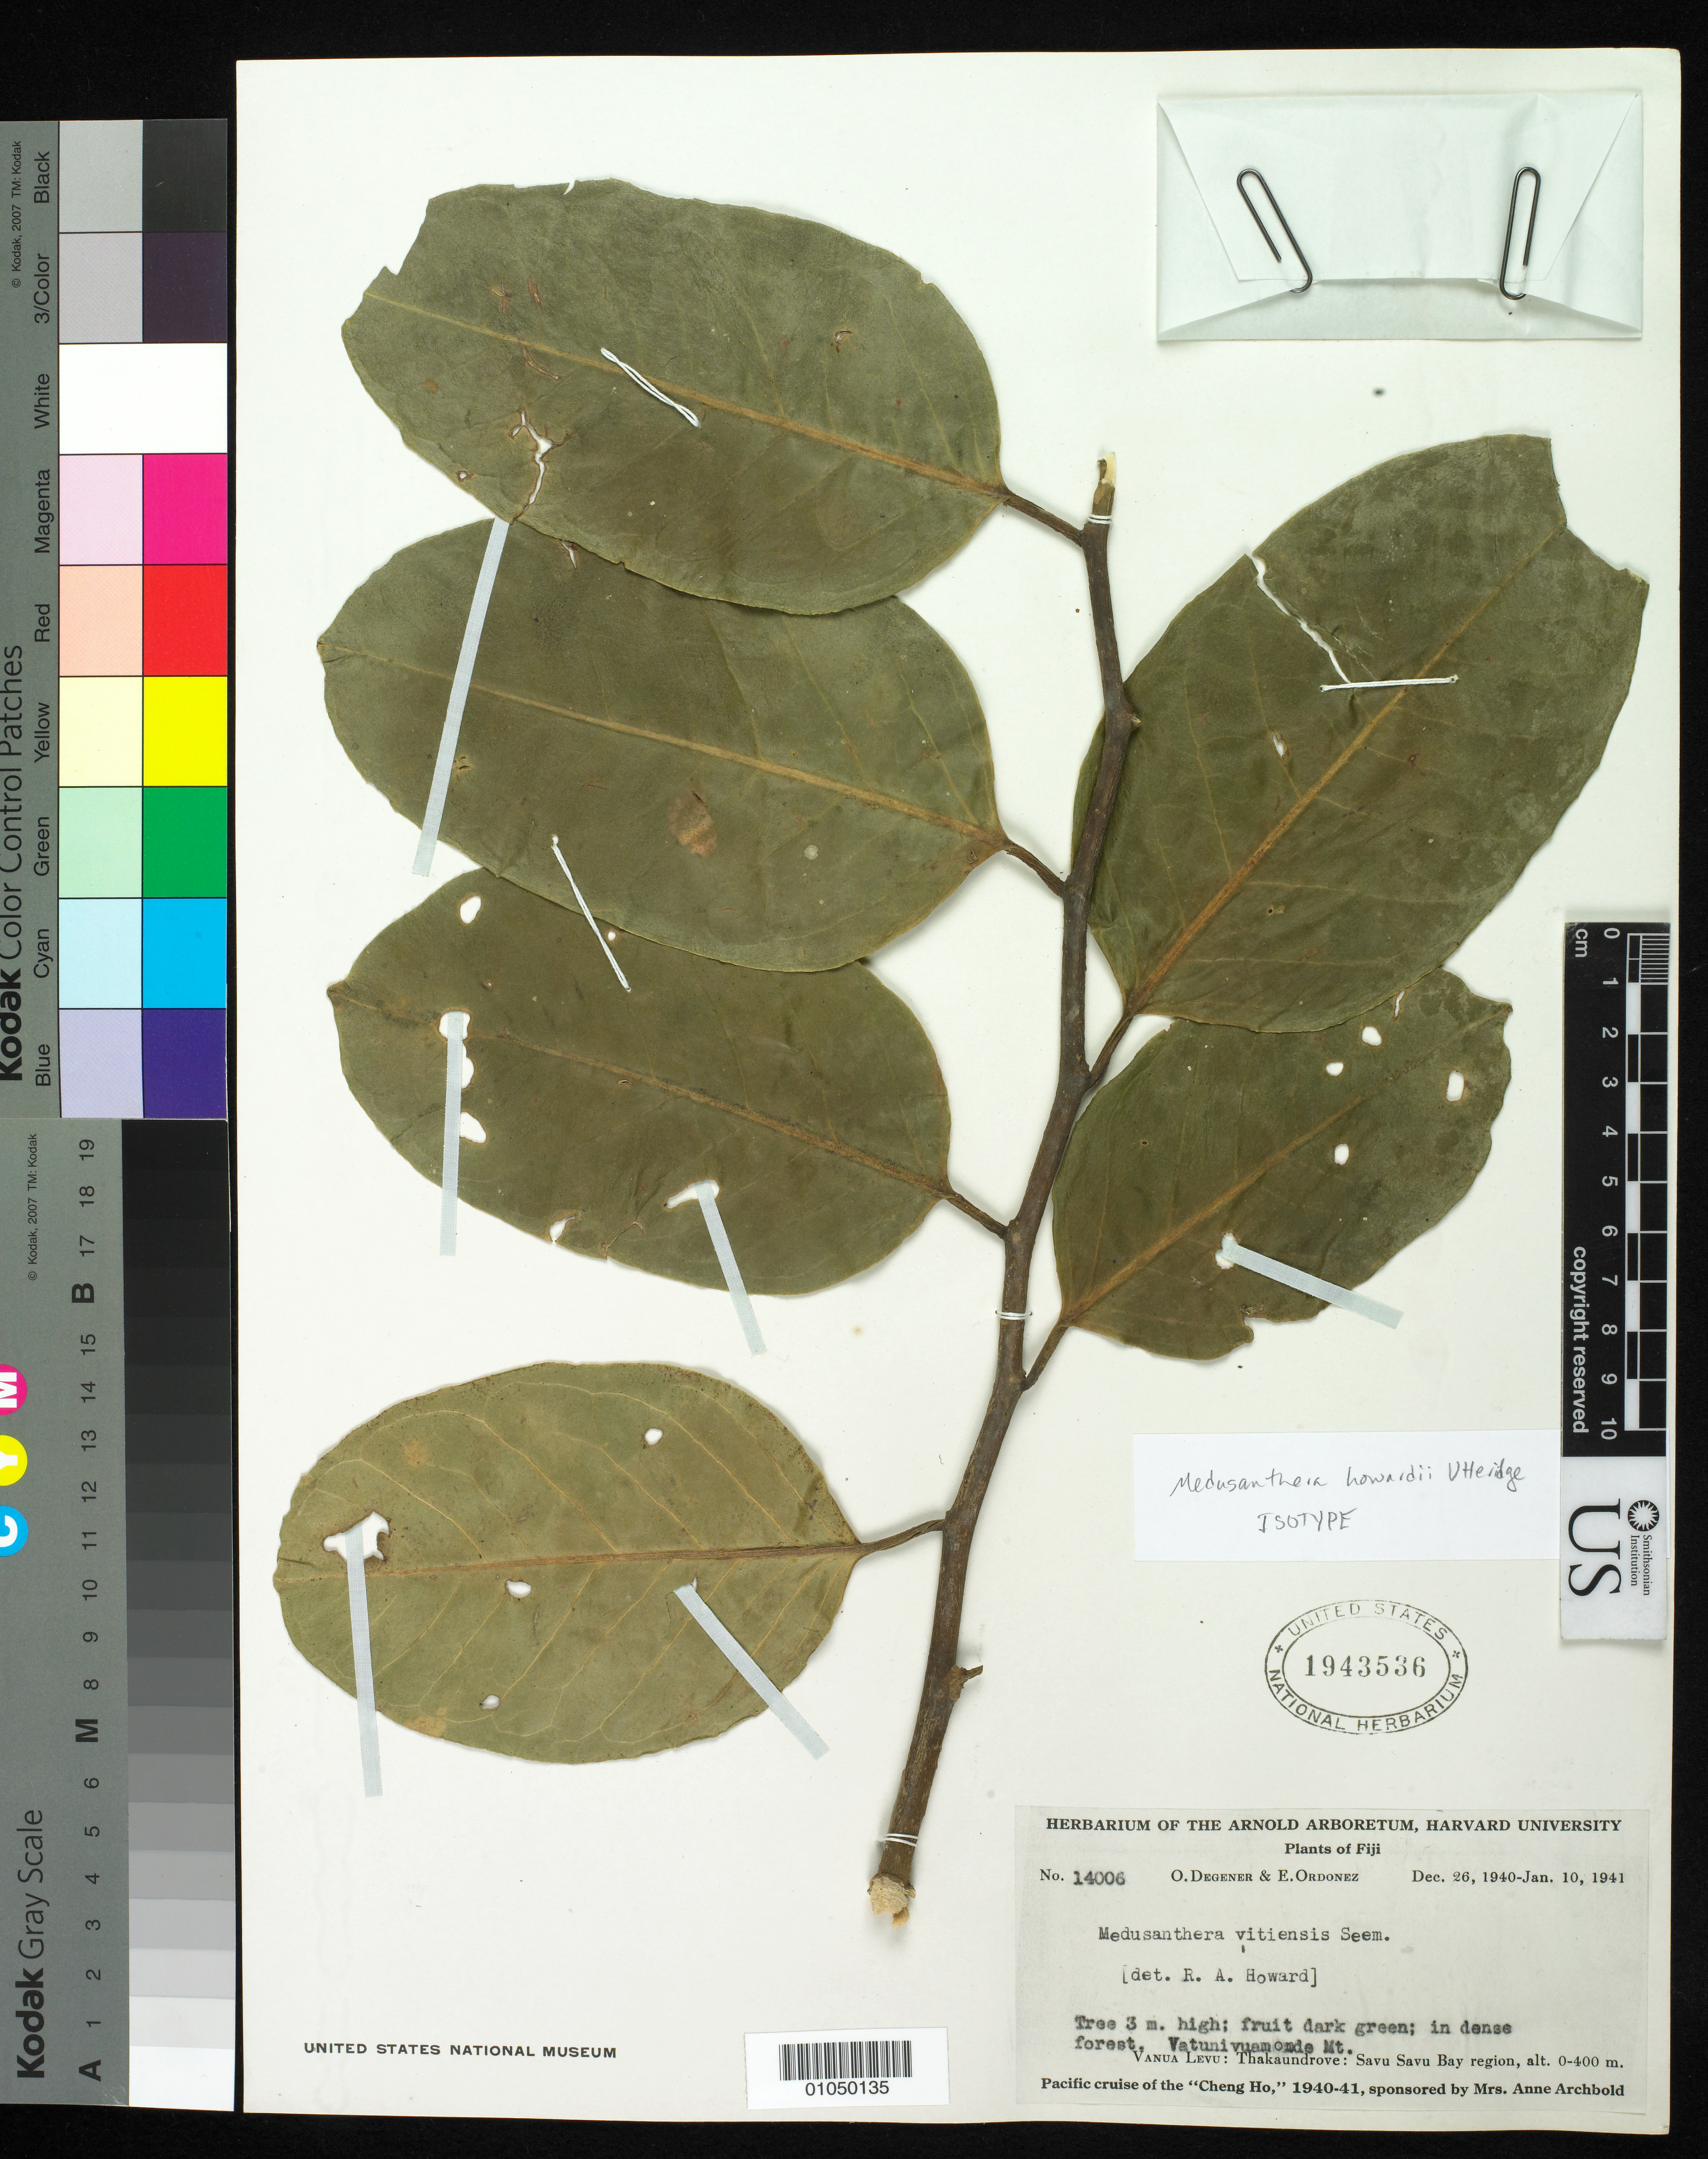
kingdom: Plantae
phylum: Tracheophyta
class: Magnoliopsida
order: Cardiopteridales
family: Stemonuraceae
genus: Medusanthera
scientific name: Medusanthera howardii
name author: Utteridge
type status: Isotype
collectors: O. Degener & E. Ordonez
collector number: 14006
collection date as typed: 26 Dec 1940 to 10 Jan 1941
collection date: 1940-12-26/1941-01-10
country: Fiji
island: Vanua Levu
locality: Vanua Levu: Thakaundrove: Savu Savu Bay region.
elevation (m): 0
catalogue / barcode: US 1943536